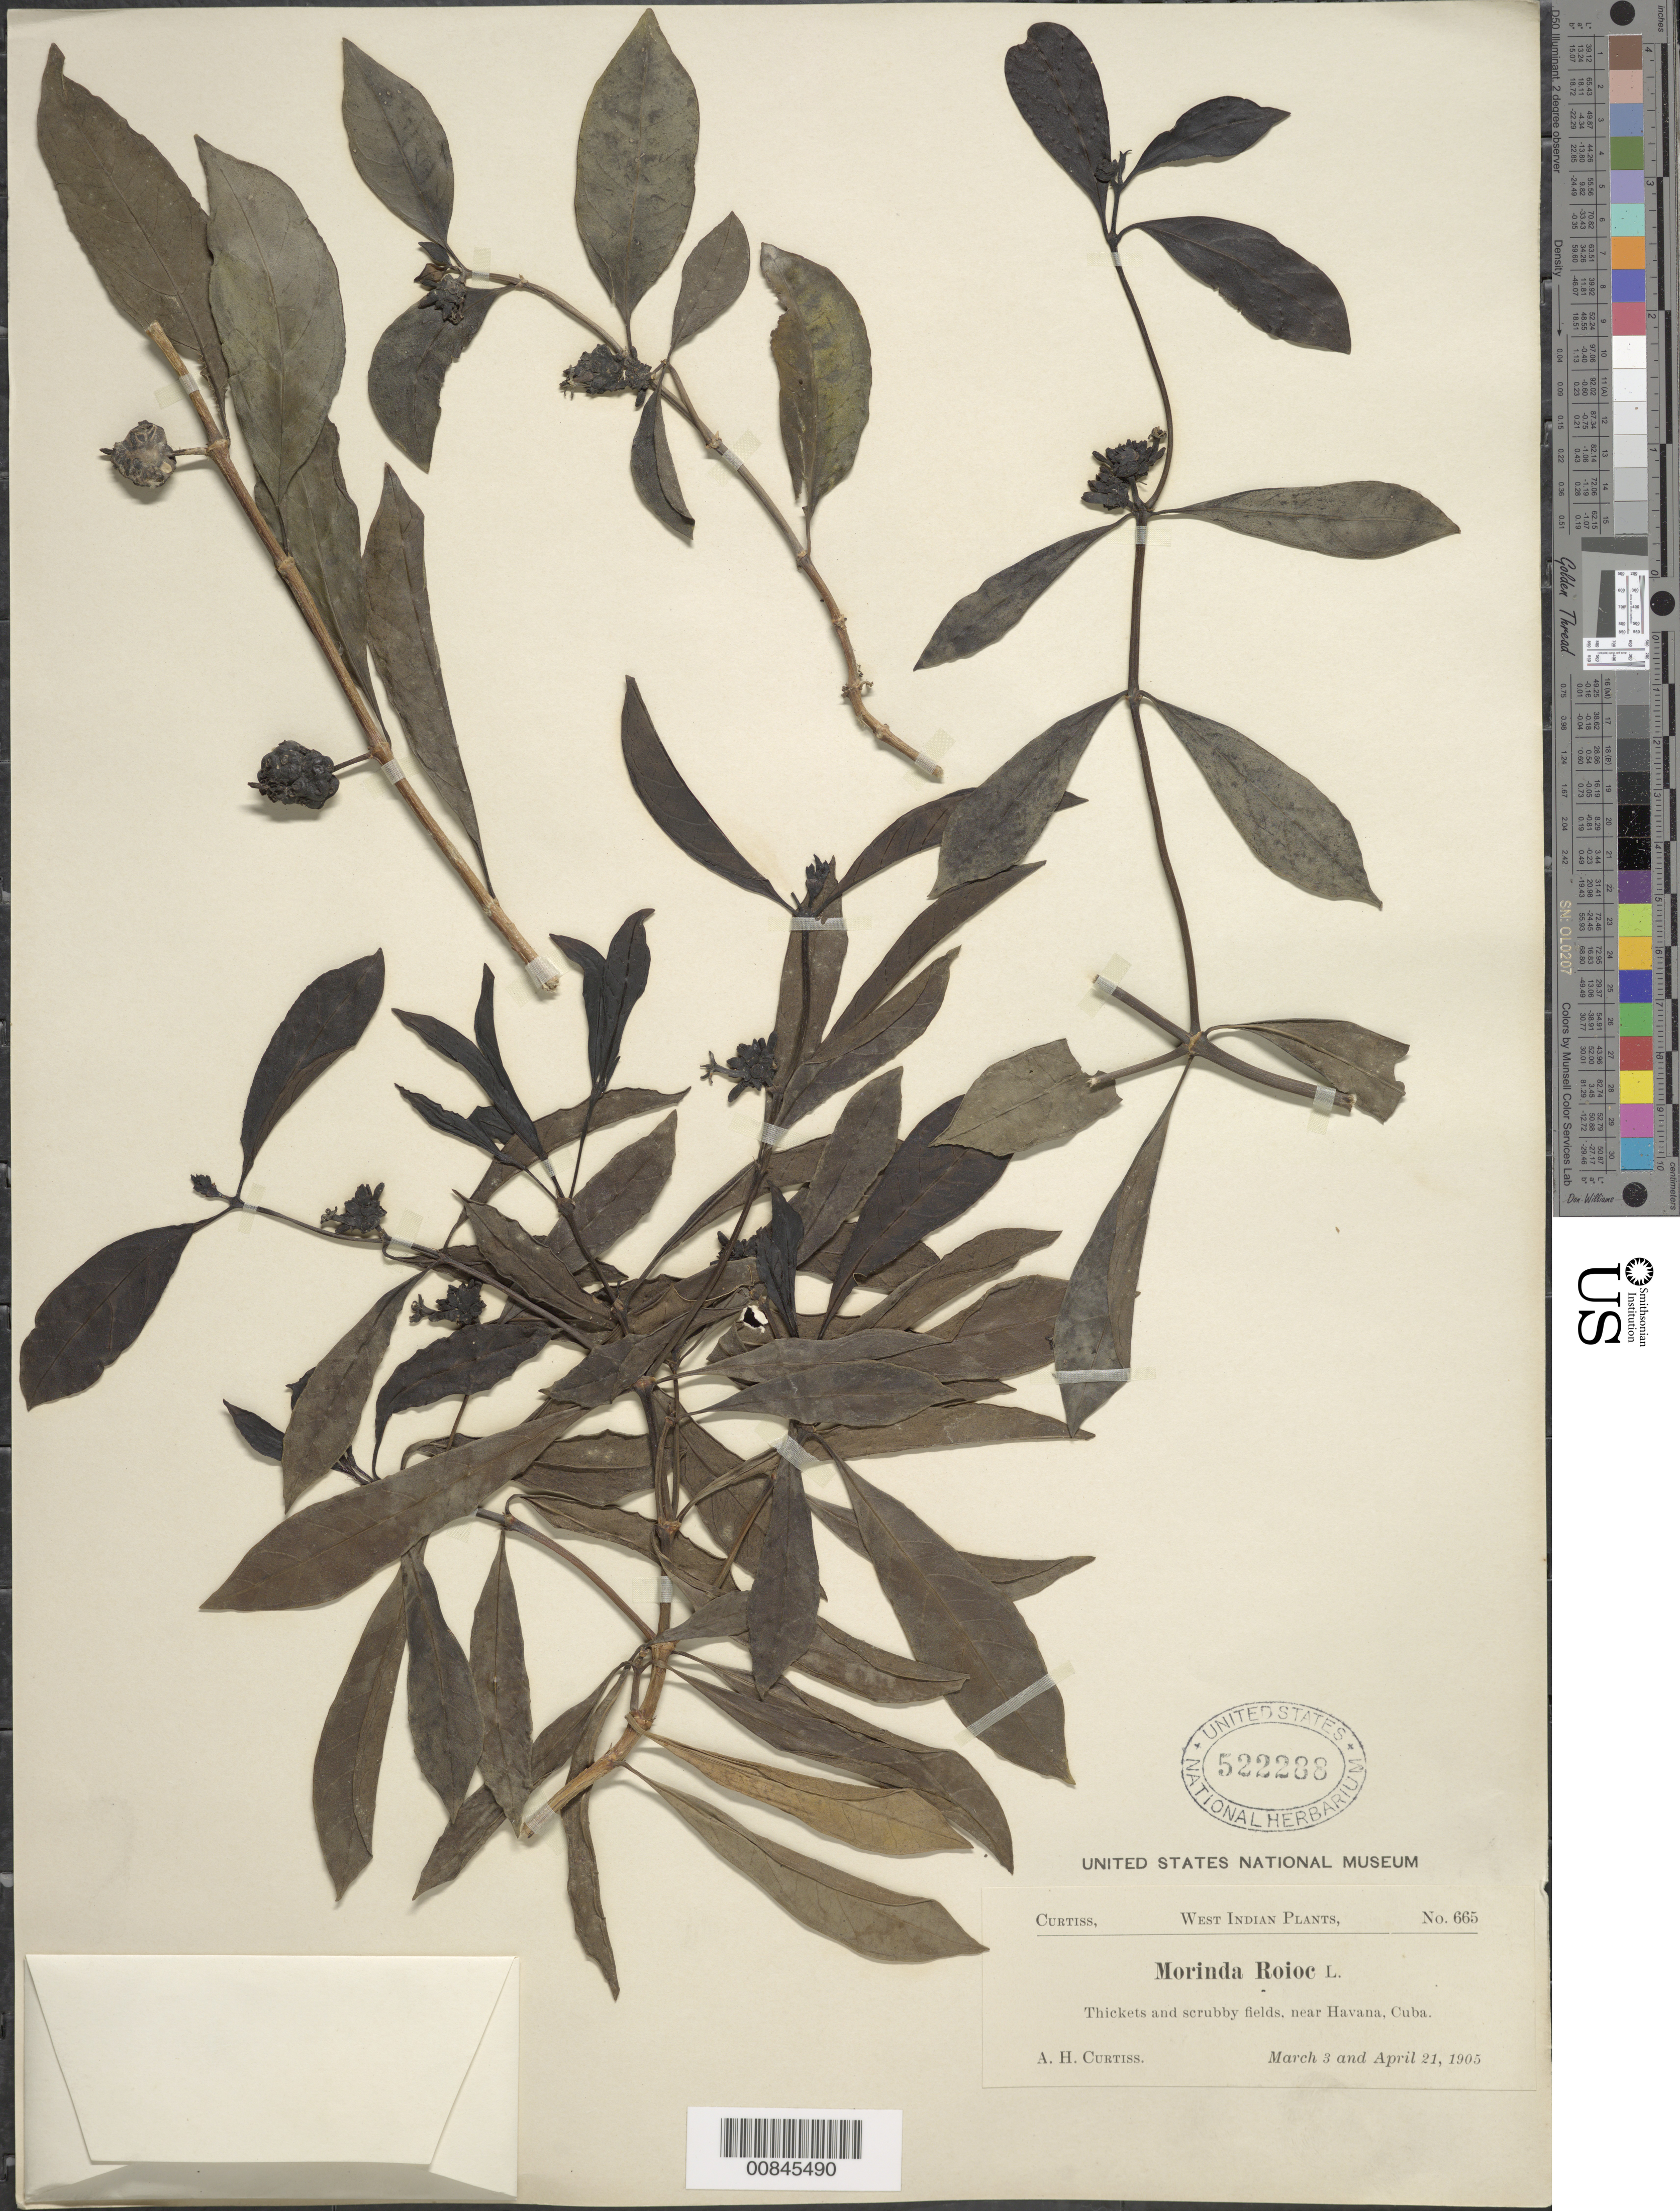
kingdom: Plantae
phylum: Tracheophyta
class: Magnoliopsida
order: Gentianales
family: Rubiaceae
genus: Morinda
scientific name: Morinda royoc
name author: L.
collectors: A. H. Curtiss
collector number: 665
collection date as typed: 03 Mar 1905 and 21 Apr 1905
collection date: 1905-03-03,1905-04-21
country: Cuba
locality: Near havanna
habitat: Thickets and scrubby fields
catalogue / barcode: US 522288